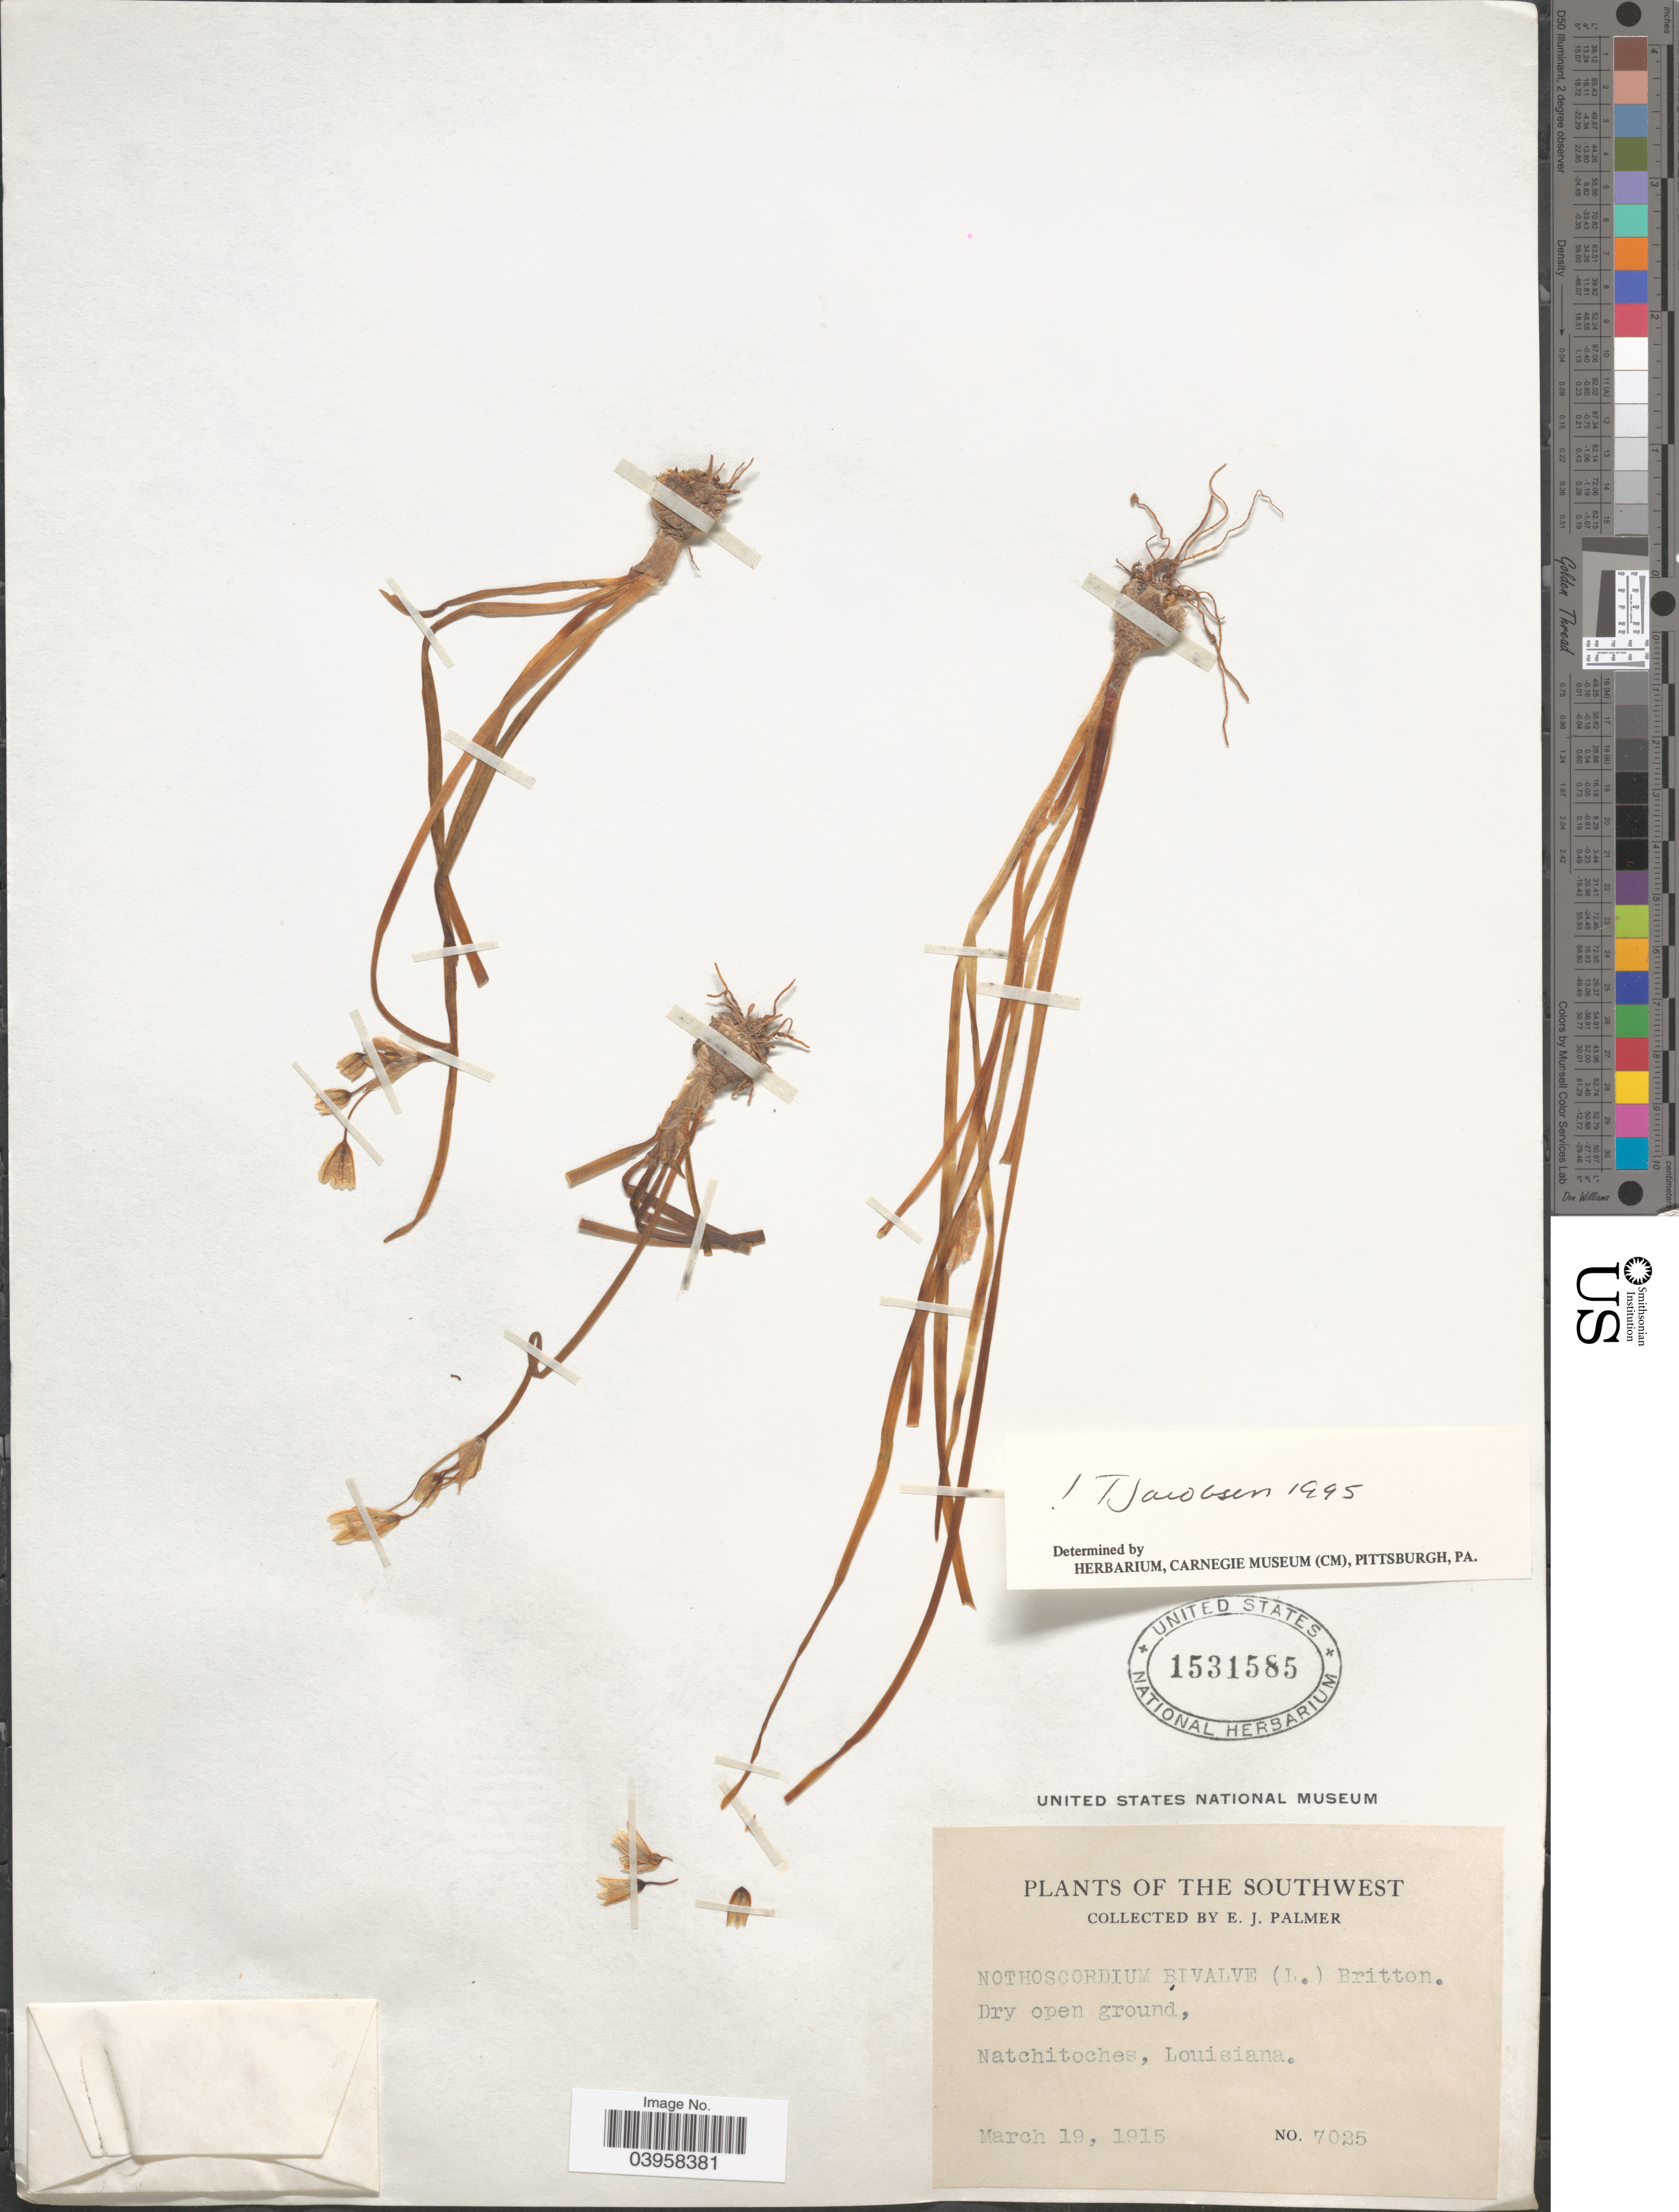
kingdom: Plantae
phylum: Tracheophyta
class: Liliopsida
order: Asparagales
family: Amaryllidaceae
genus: Nothoscordum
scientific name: Nothoscordum bivalve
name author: (L.) Britton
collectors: E. J. Palmer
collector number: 7025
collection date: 1915-03-19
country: United States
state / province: Louisiana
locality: The Southwest. Natchitoches.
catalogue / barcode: US 1531585